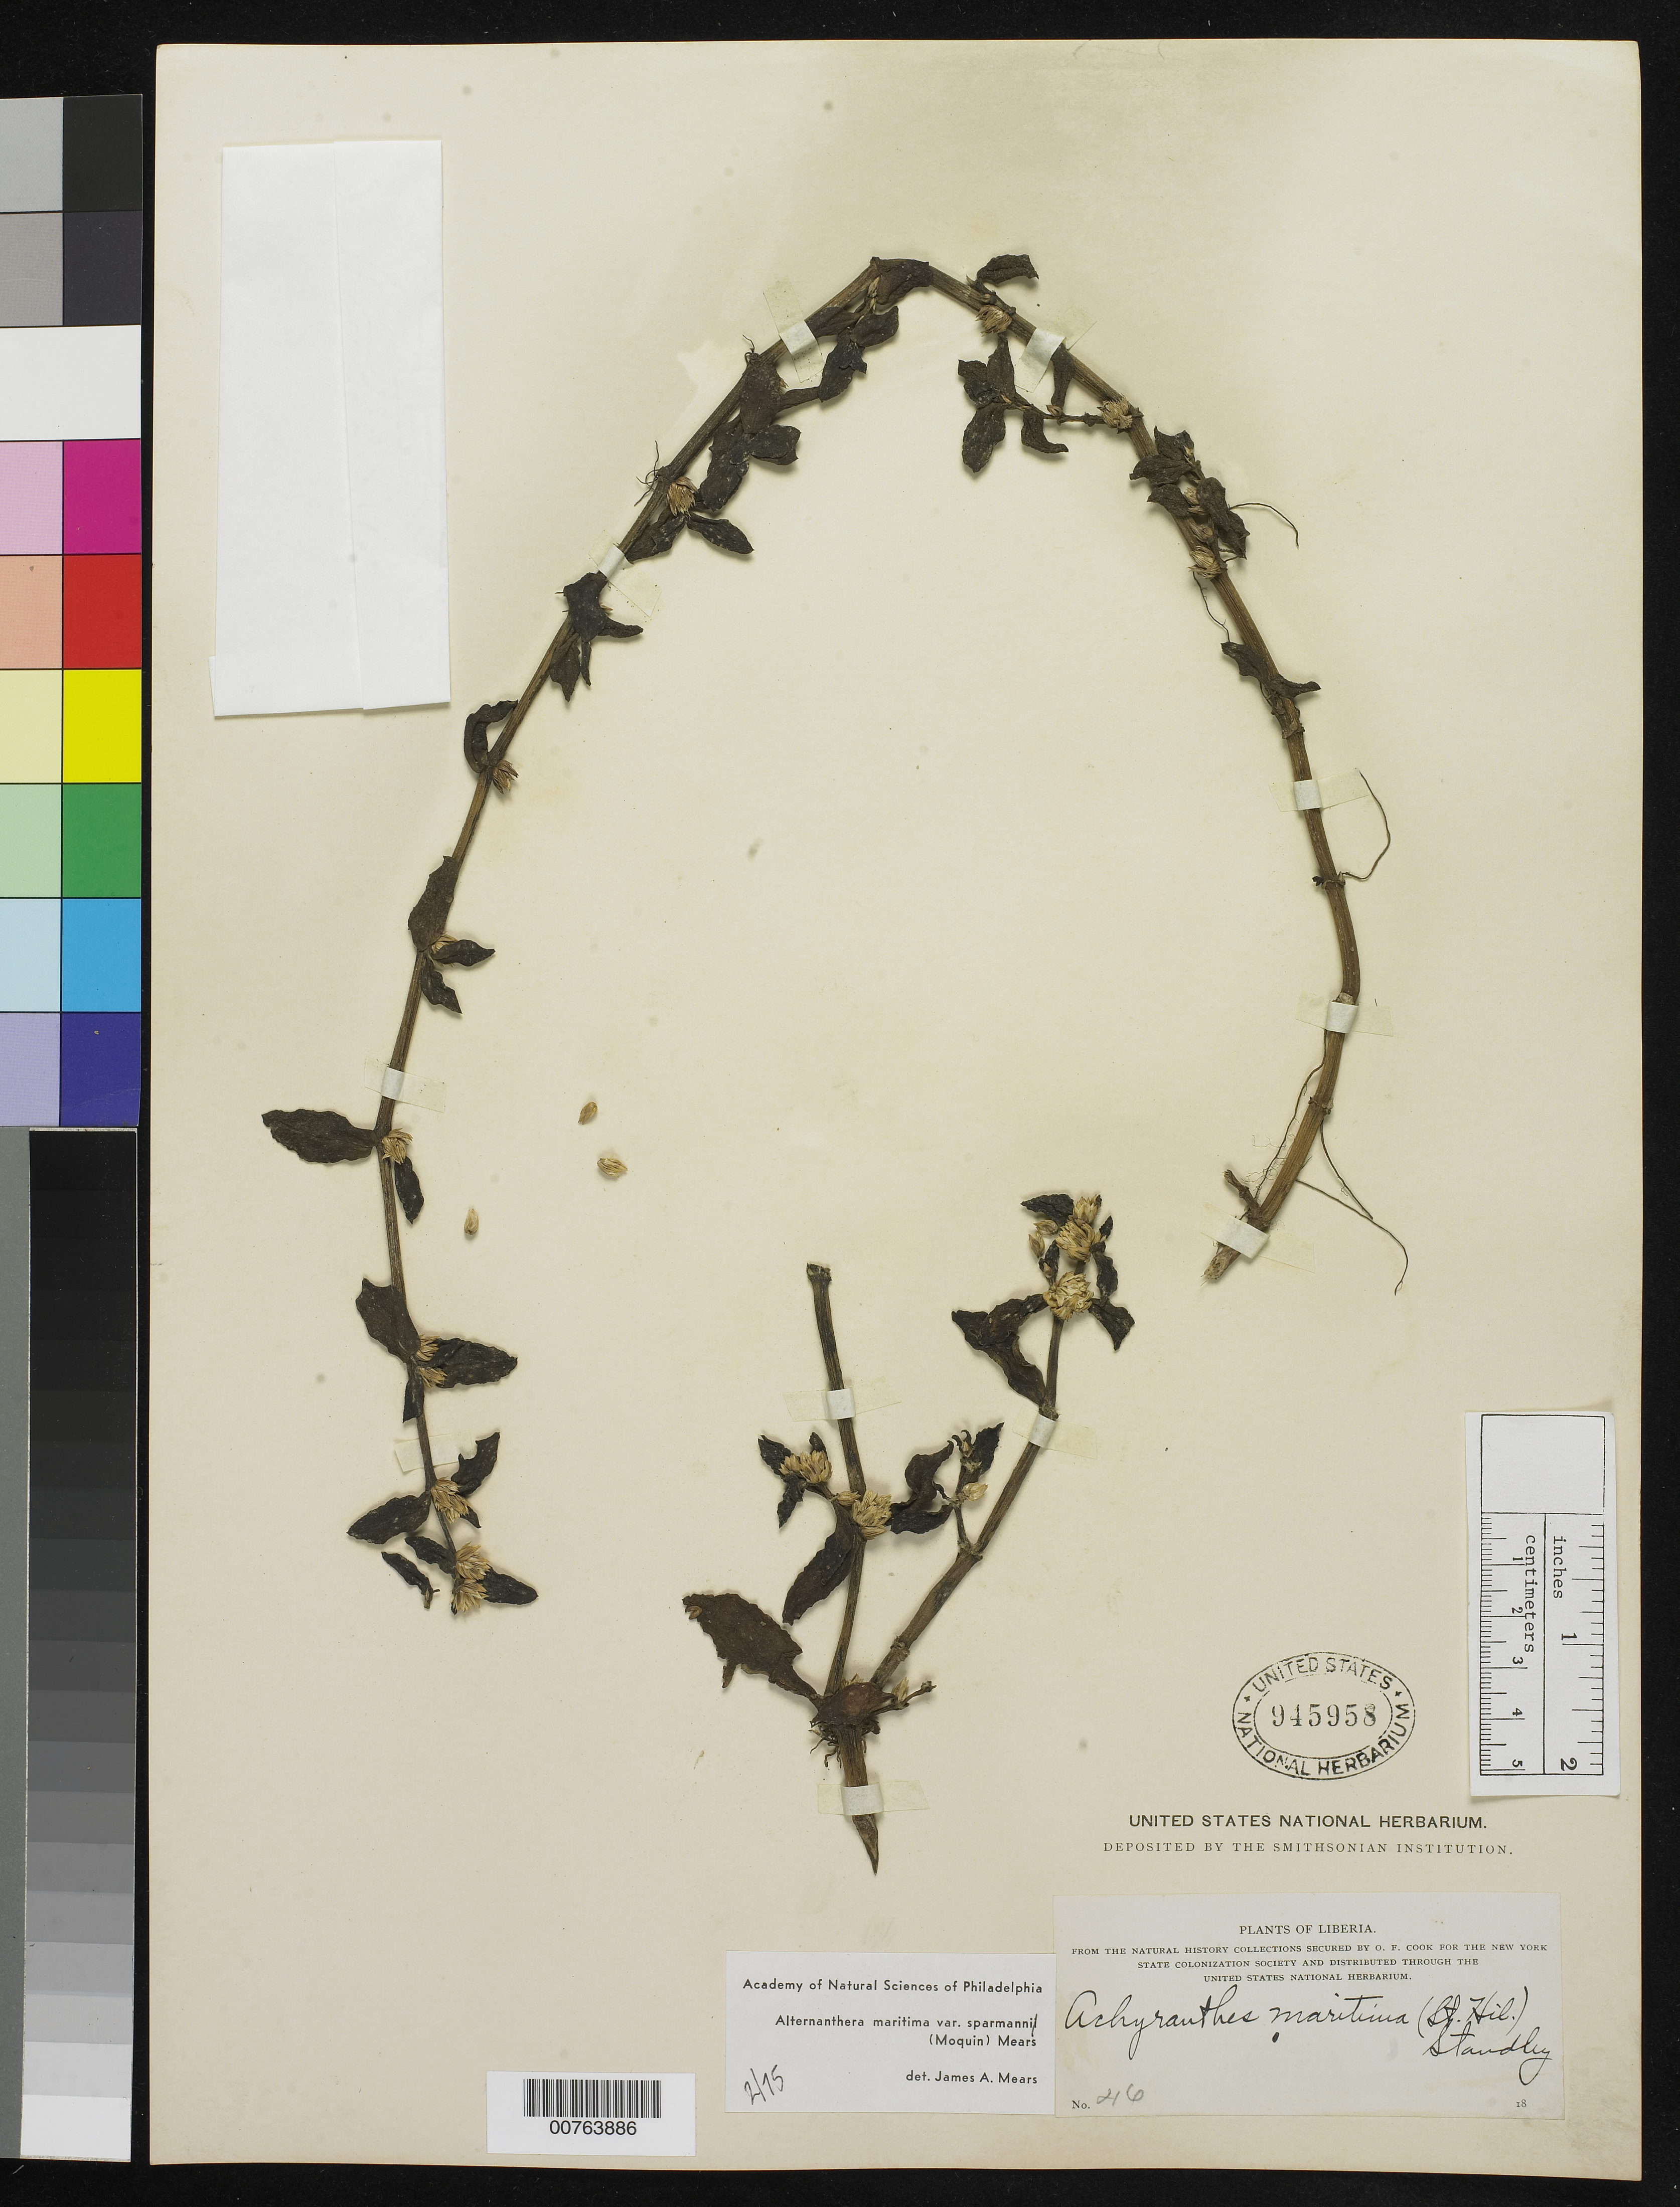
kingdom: Plantae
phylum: Tracheophyta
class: Magnoliopsida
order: Caryophyllales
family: Amaranthaceae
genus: Alternanthera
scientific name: Alternanthera maritima var. sparmannii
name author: (Moq.) Mears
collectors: O. F. Cook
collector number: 216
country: Liberia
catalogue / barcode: US 945958